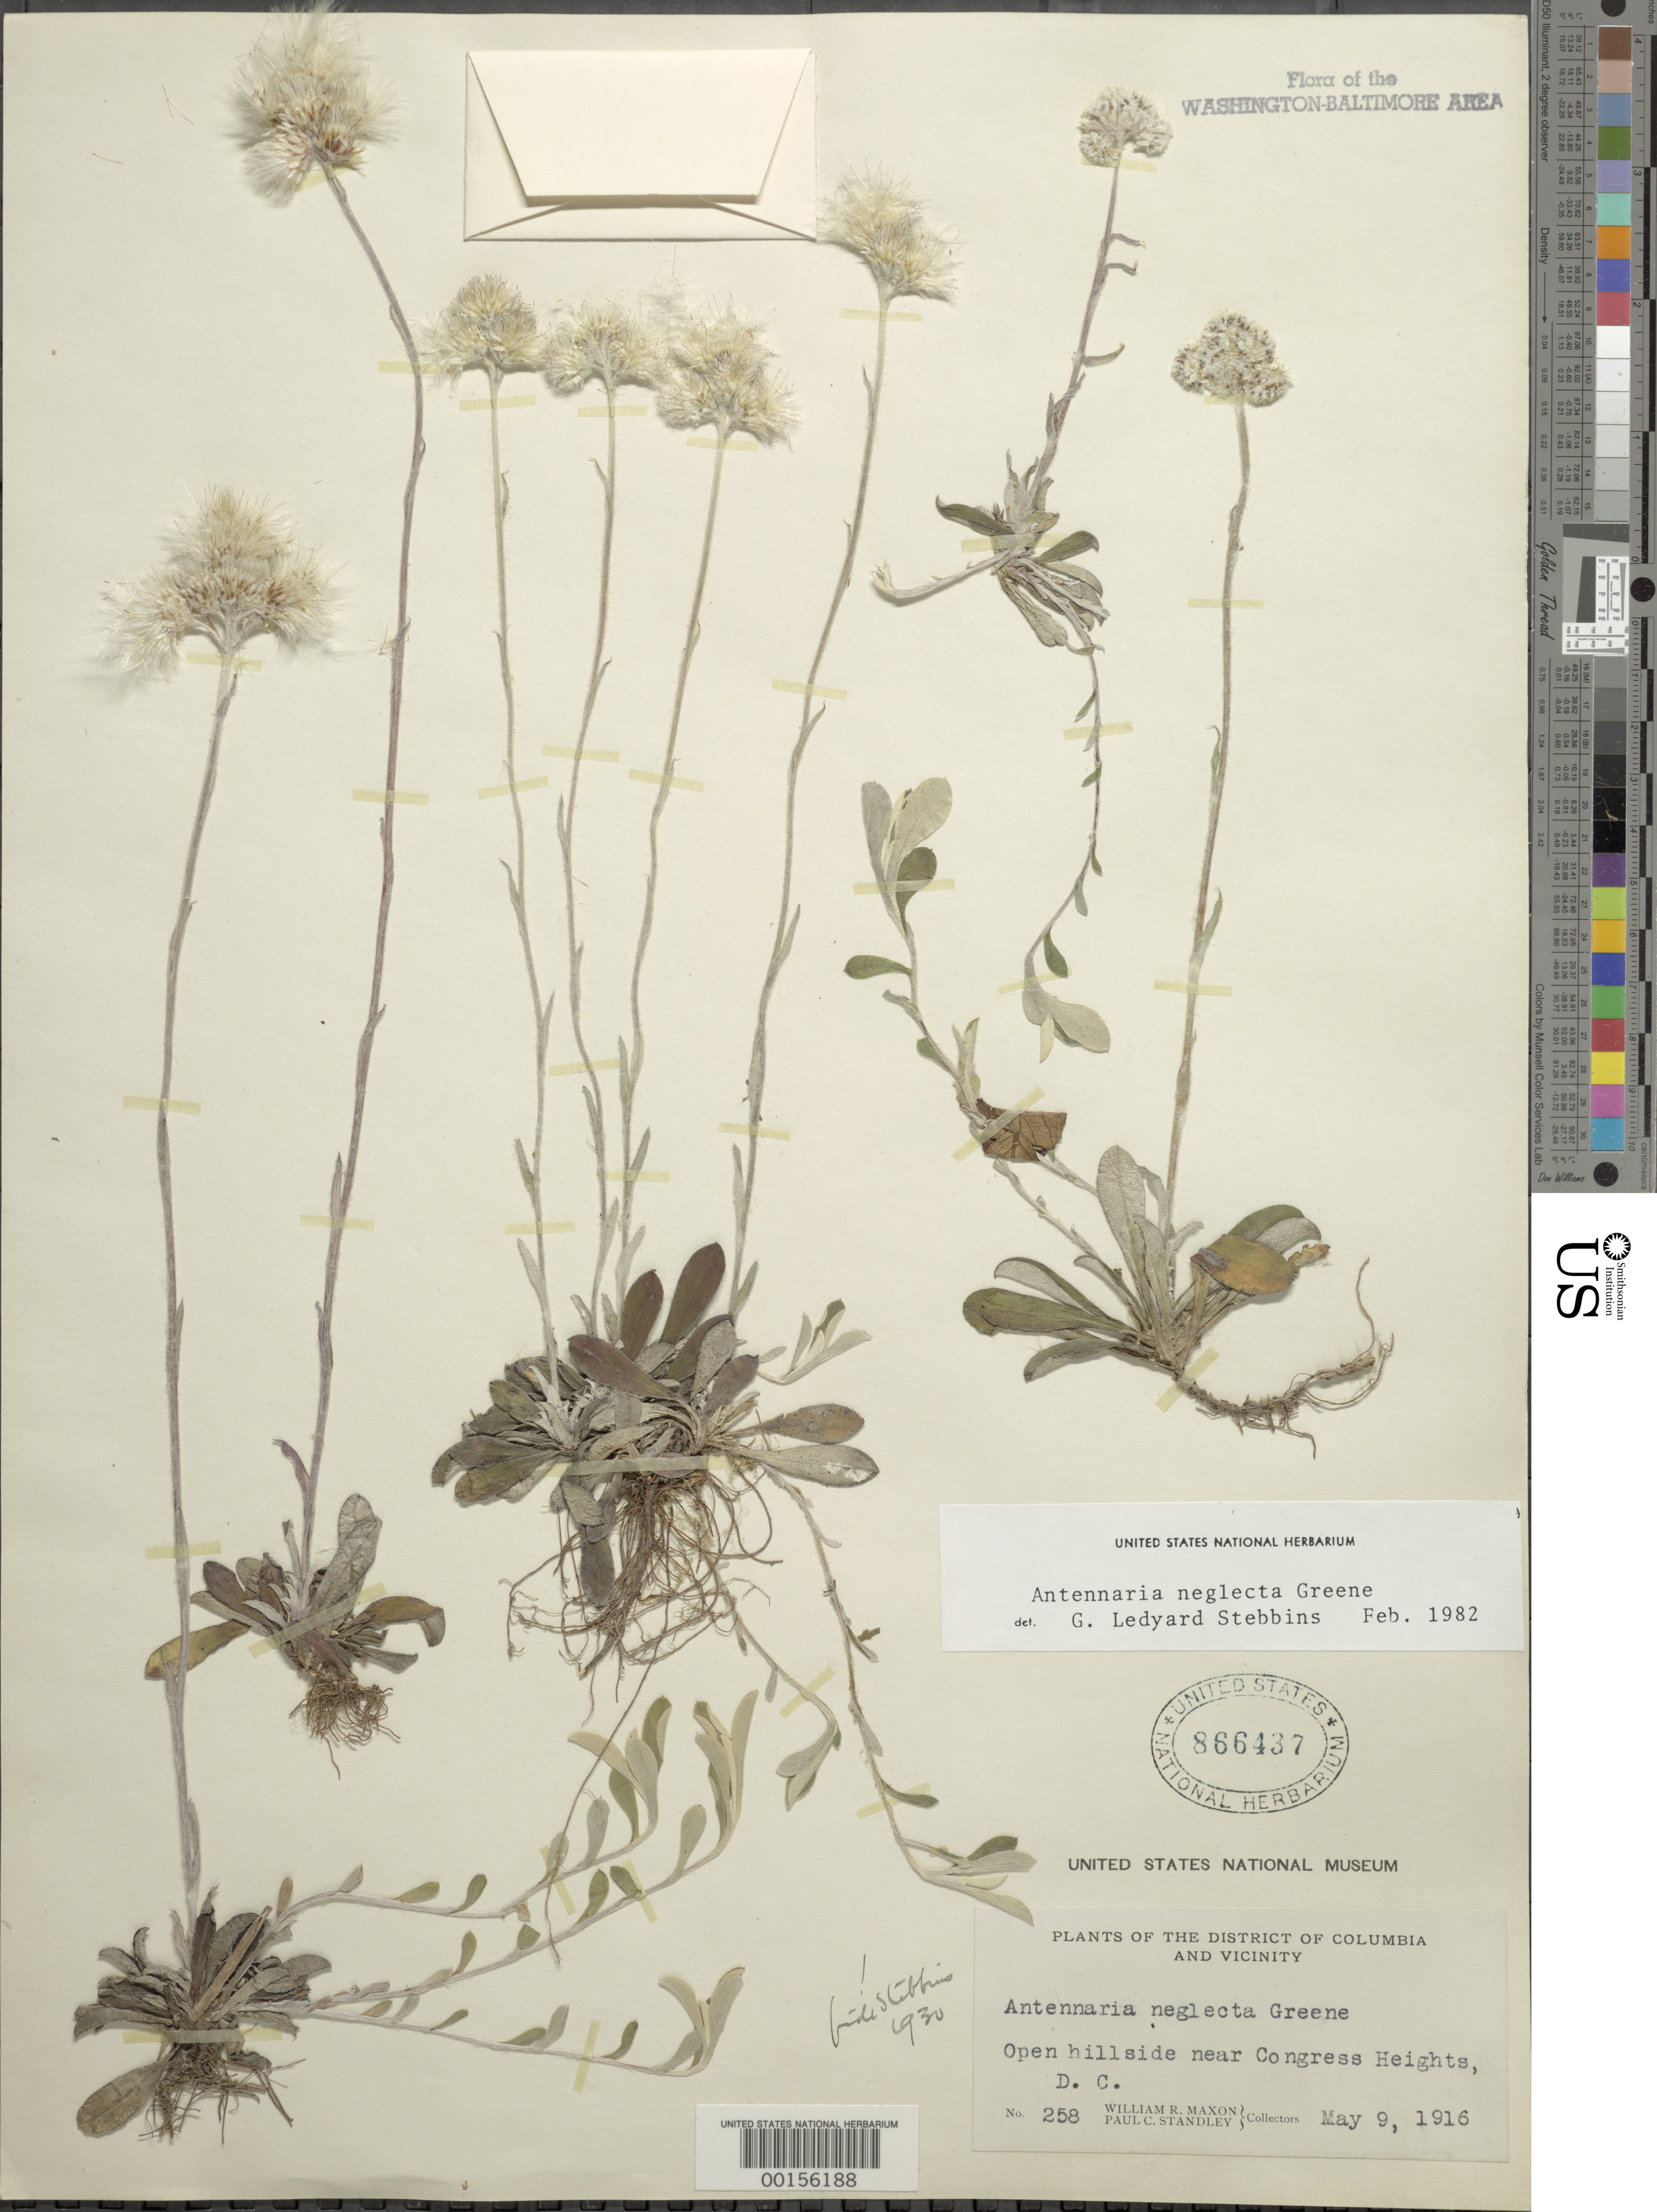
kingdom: Plantae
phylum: Tracheophyta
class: Magnoliopsida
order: Asterales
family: Asteraceae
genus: Antennaria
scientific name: Antennaria neglecta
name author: Greene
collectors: W. R. Maxon & P. C. Standley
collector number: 258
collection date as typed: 09 May 1916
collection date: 1916-05-09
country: United States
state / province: District of Columbia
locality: Congress Heights vicinity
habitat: Open hillside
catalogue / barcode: US 866437